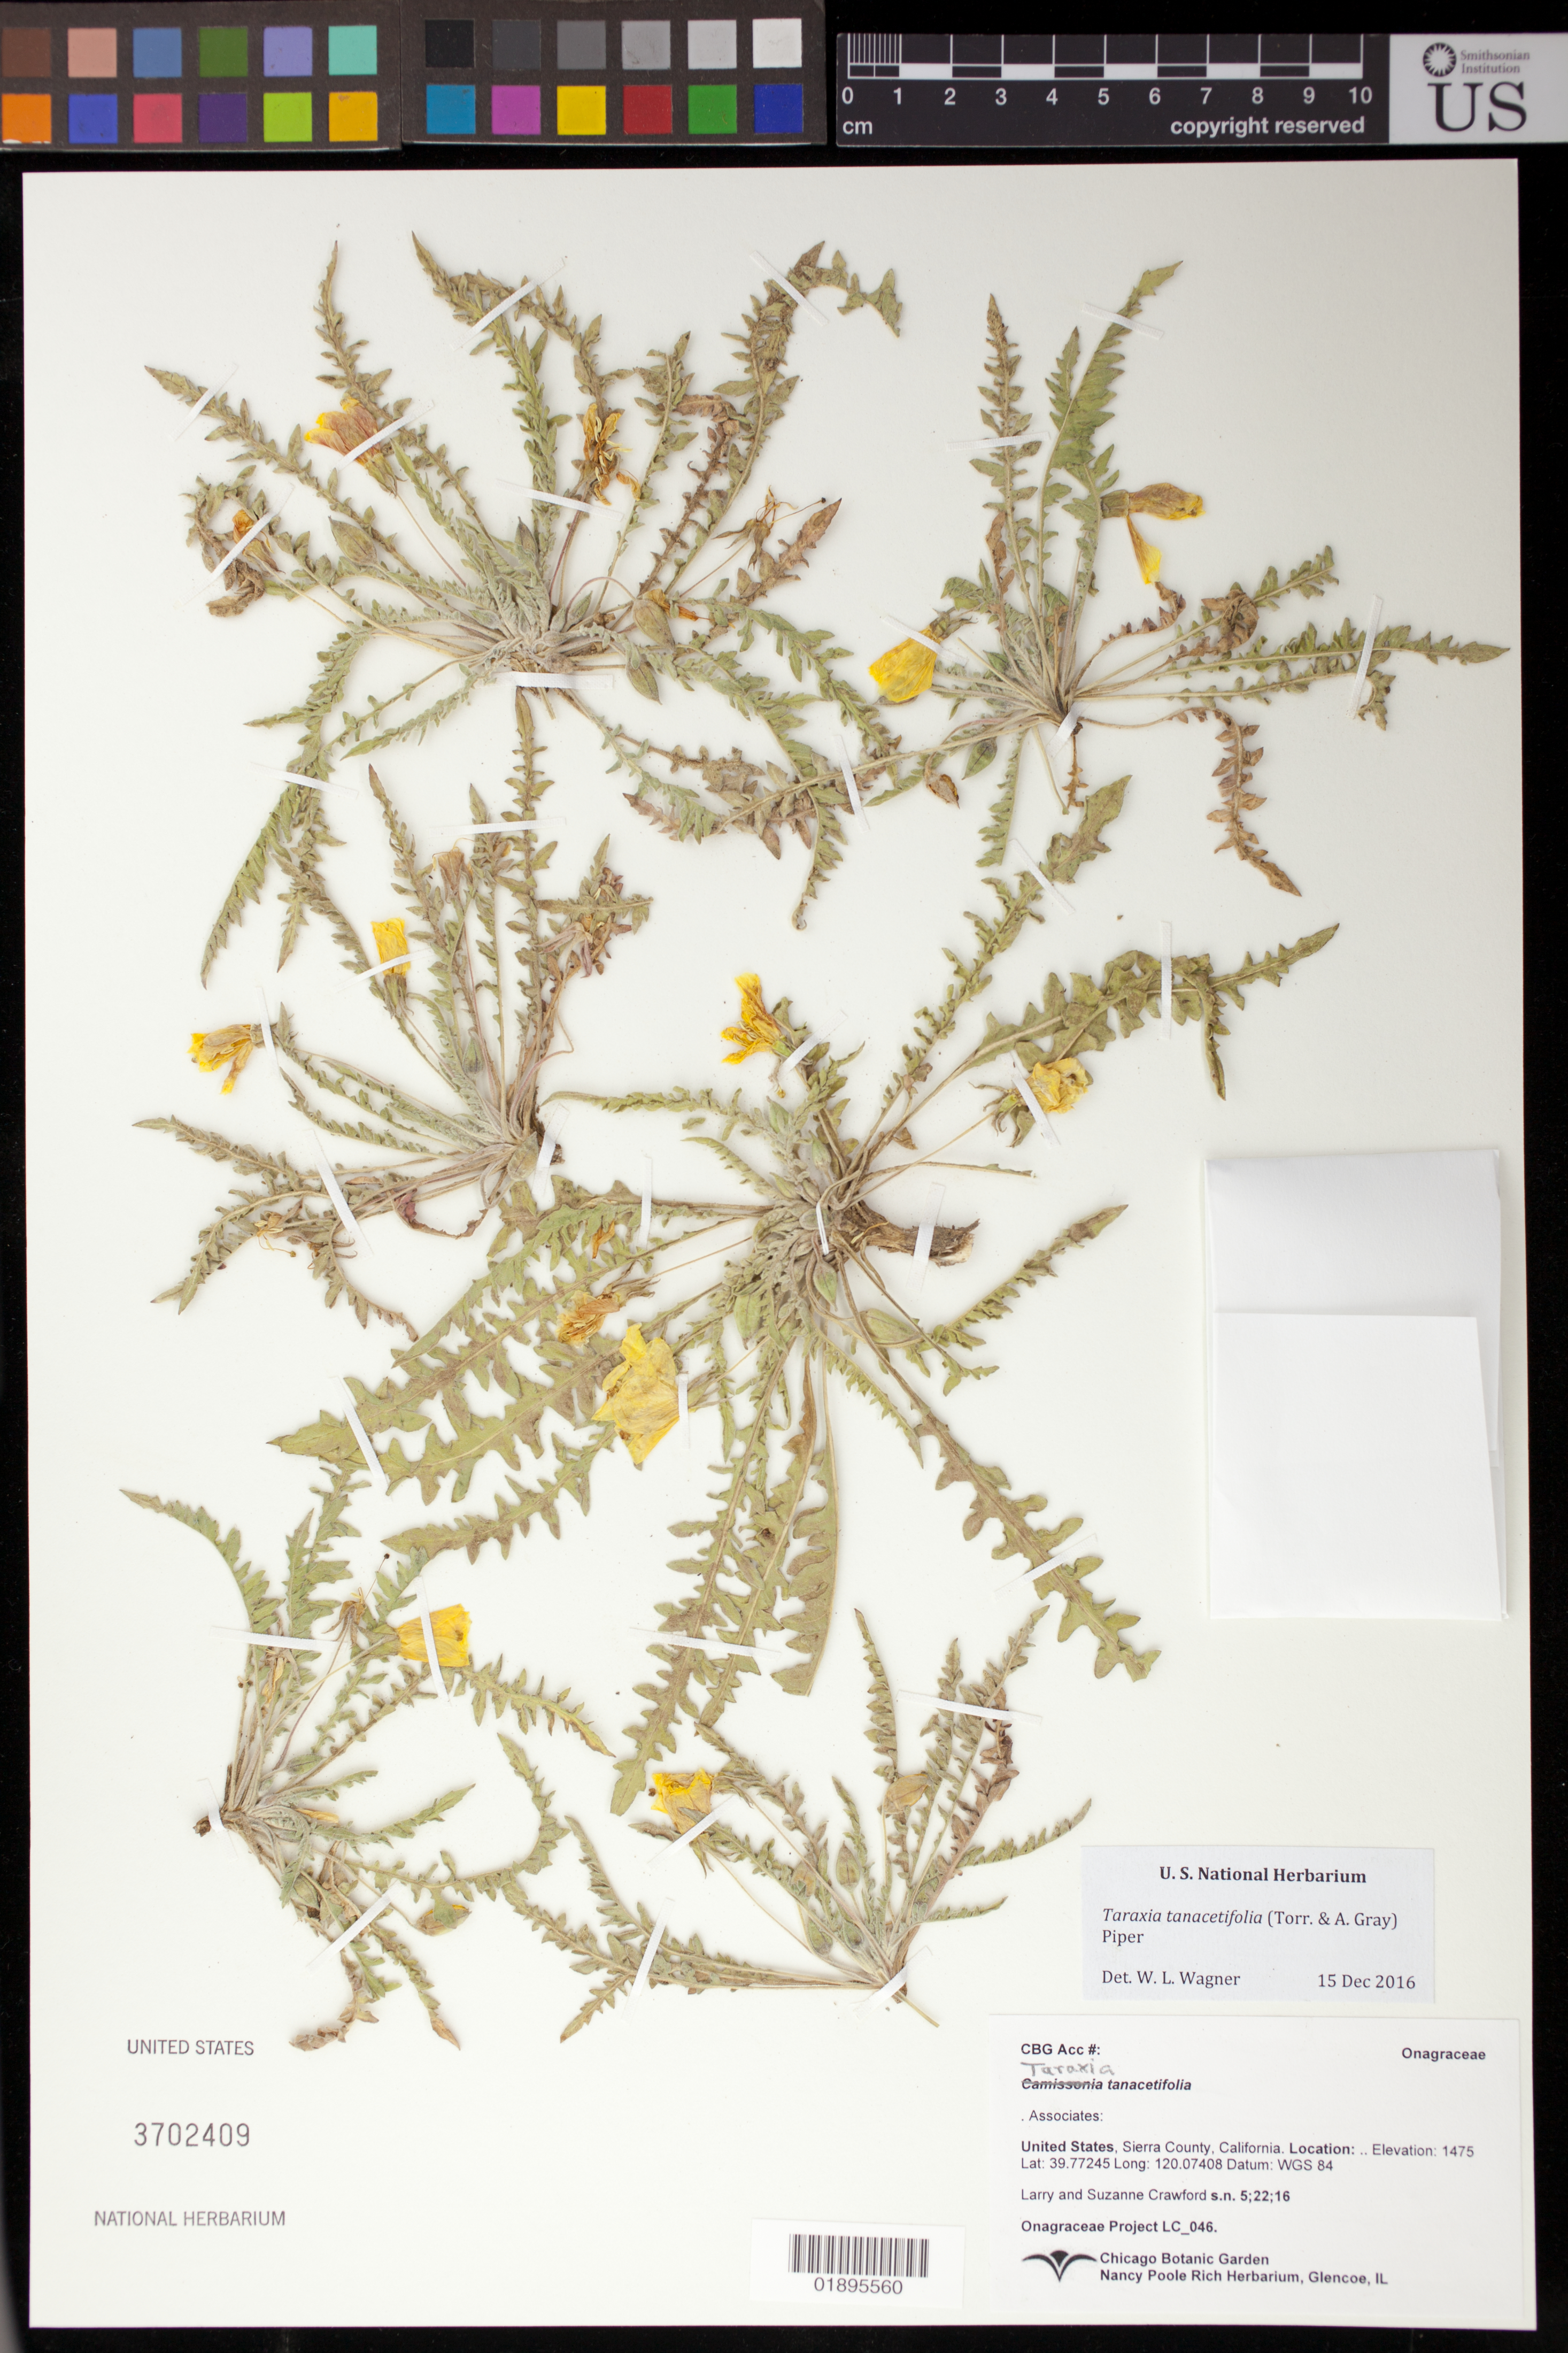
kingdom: Plantae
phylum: Tracheophyta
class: Magnoliopsida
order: Myrtales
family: Onagraceae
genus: Taraxia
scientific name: Taraxia tanacetifolia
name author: (Torr. & A. Gray) Piper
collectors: L. Crawford & S. Crawford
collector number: LC 046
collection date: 2016-05-22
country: United States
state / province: California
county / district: Sierra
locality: Scott Rd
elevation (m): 1475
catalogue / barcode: US 3702409